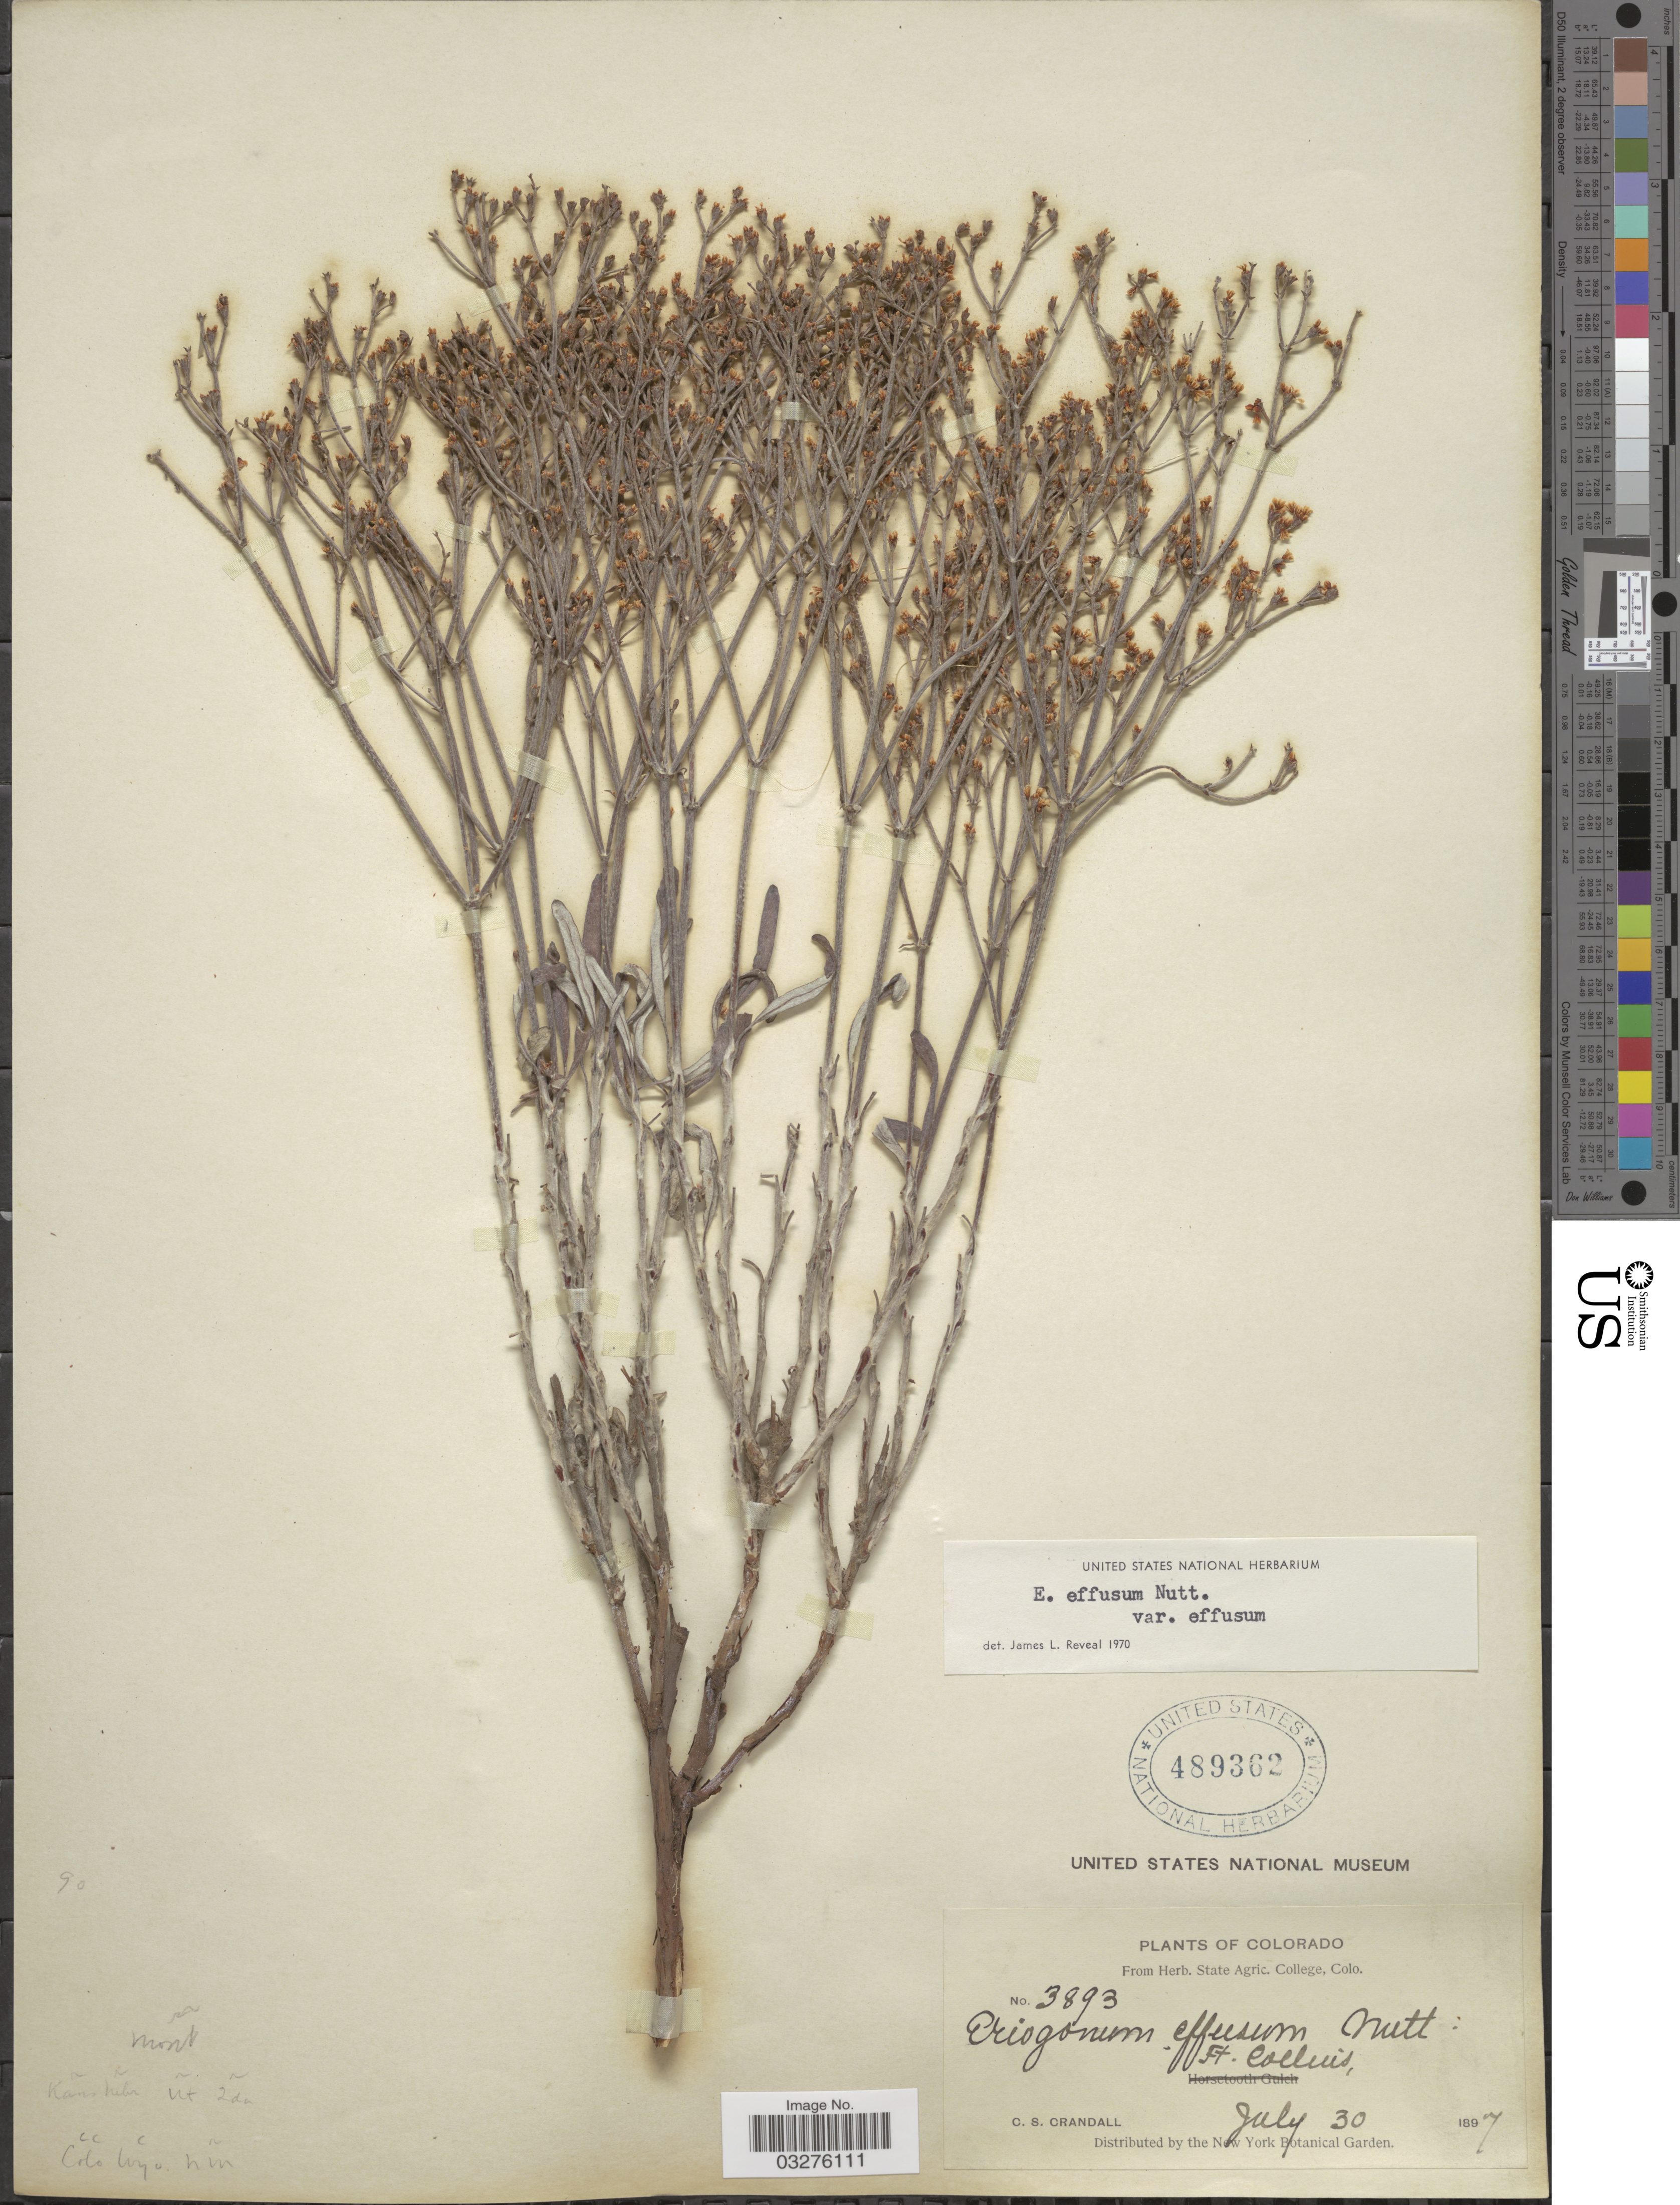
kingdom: Plantae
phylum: Tracheophyta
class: Magnoliopsida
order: Caryophyllales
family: Polygonaceae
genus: Eriogonum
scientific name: Eriogonum effusum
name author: Nutt.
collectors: C. Crandall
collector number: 3893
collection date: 1897-07-30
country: United States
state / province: Colorado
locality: Ft. Collins.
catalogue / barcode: US 489362